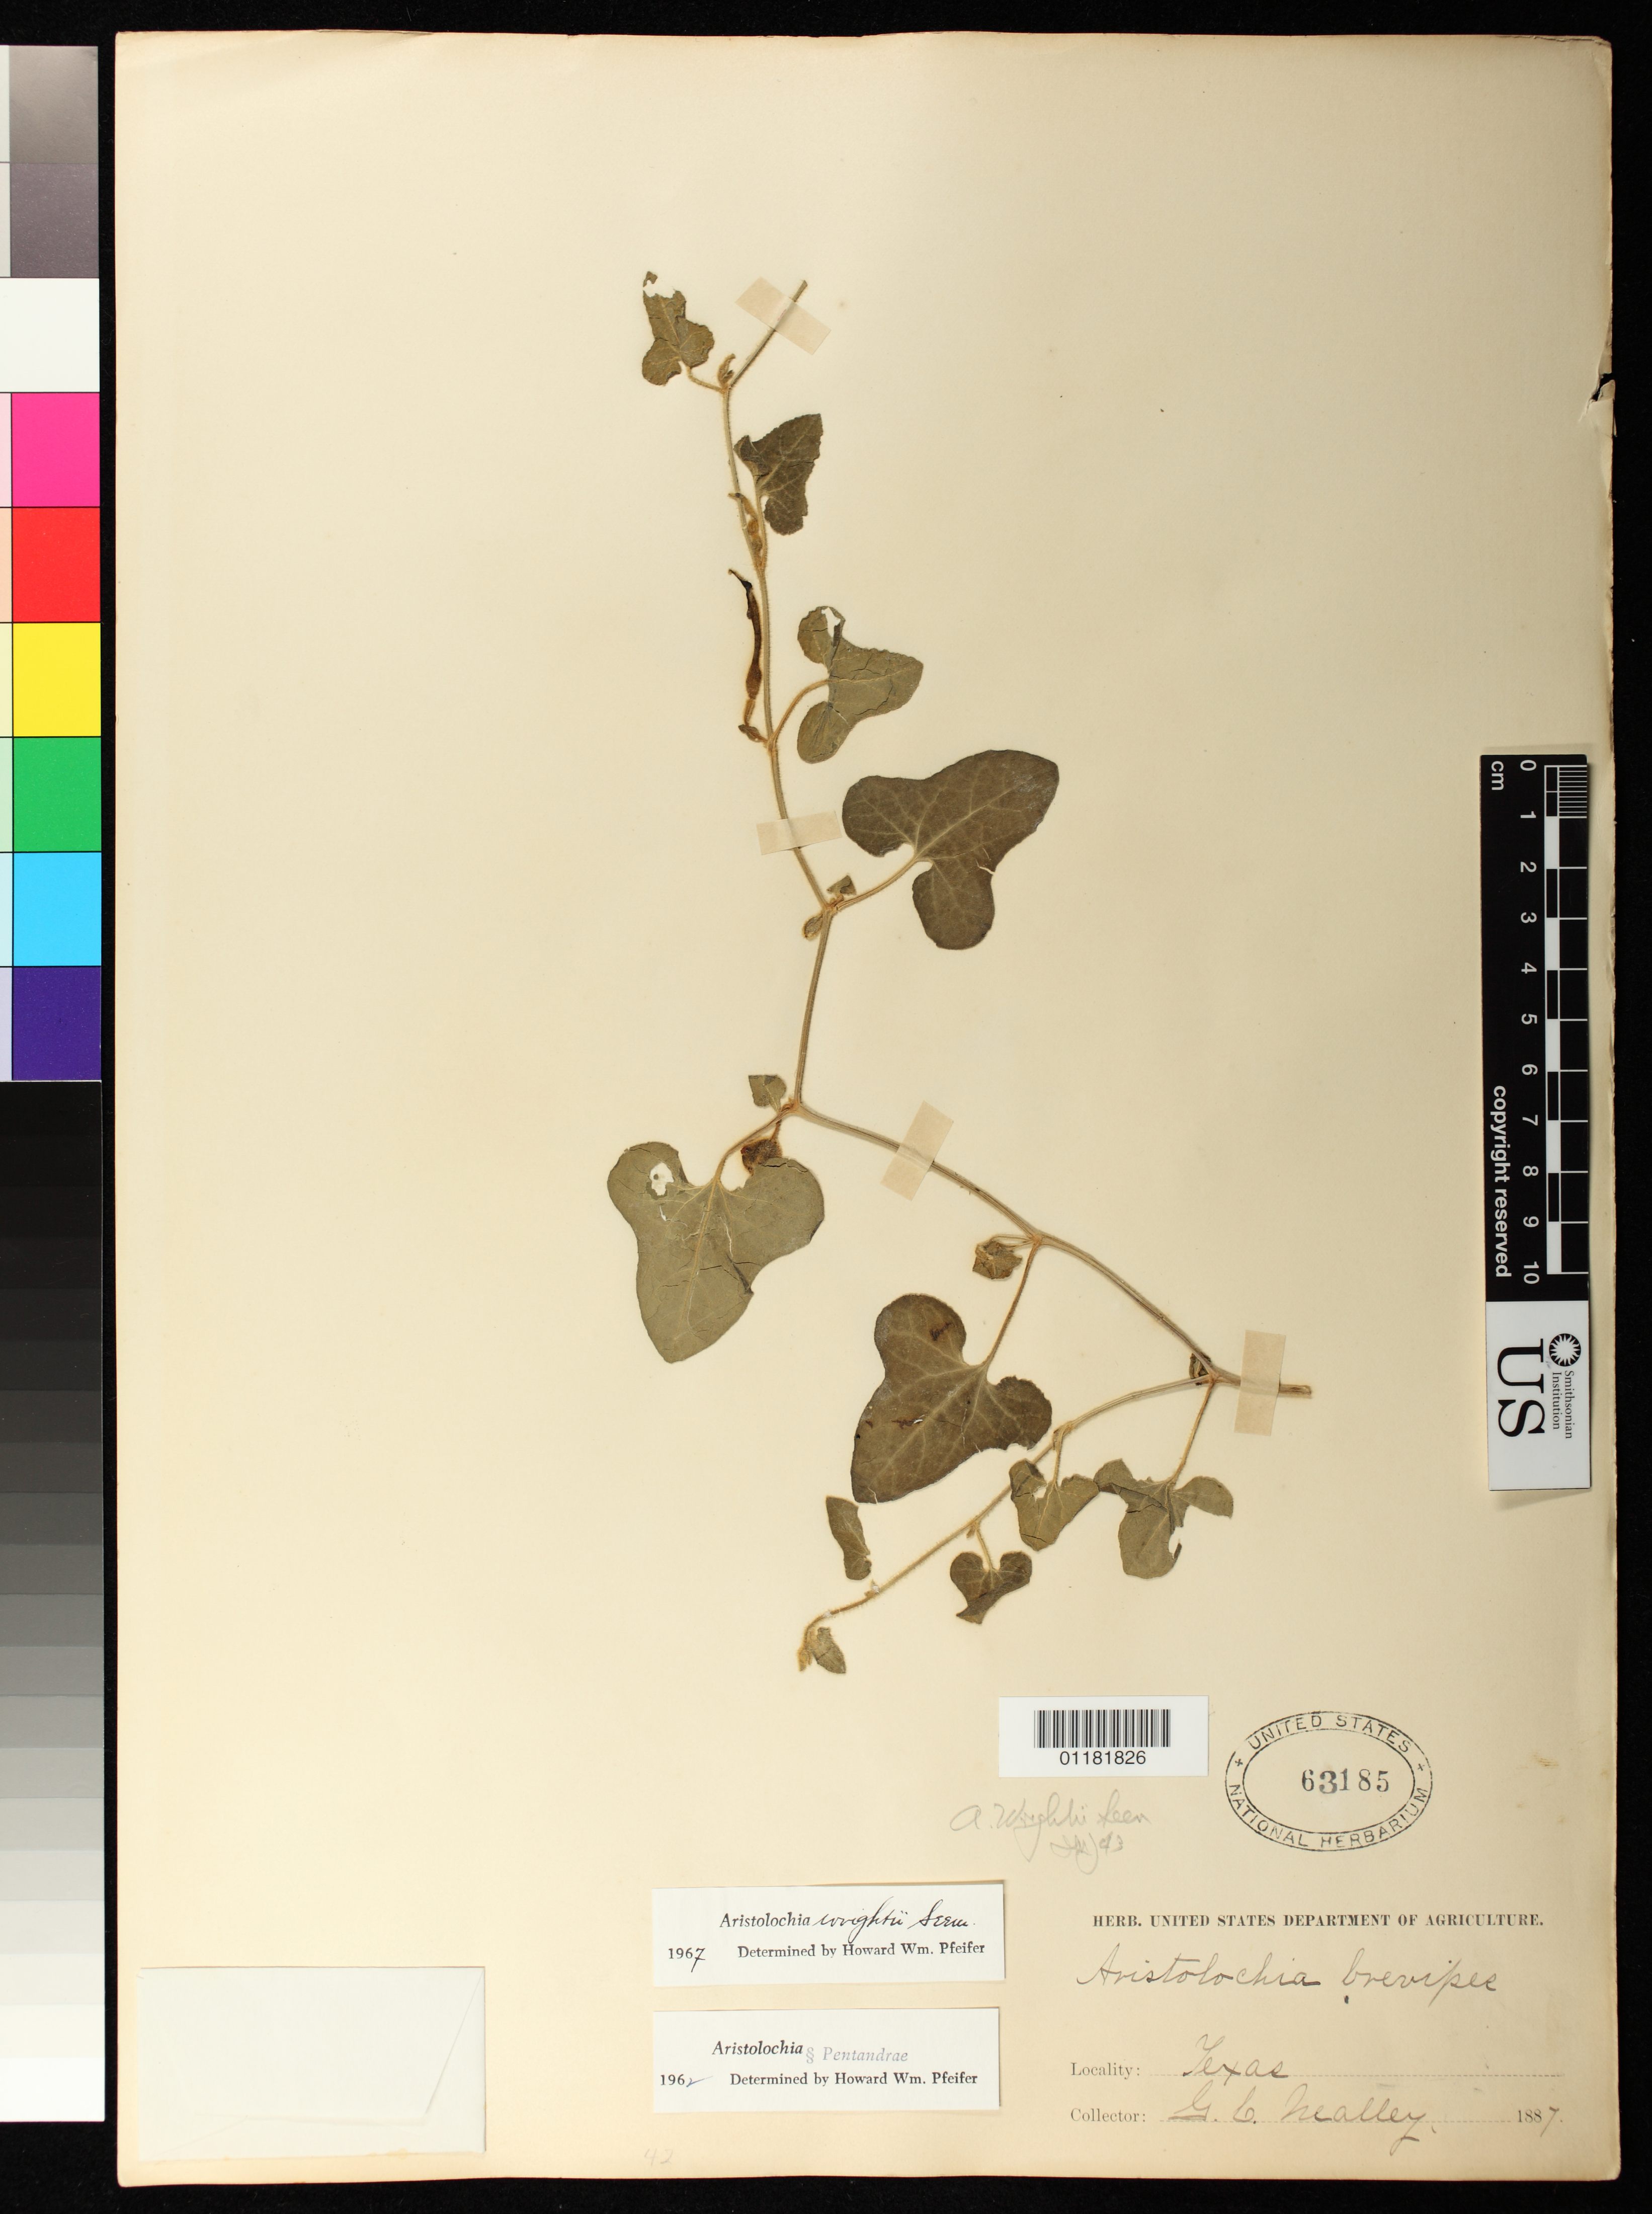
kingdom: Plantae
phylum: Tracheophyta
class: Magnoliopsida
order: Piperales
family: Aristolochiaceae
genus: Aristolochia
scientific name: Aristolochia wrightii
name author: Seem.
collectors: G. C. Nealley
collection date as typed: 1887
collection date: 1887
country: United States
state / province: Texas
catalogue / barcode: US 63185